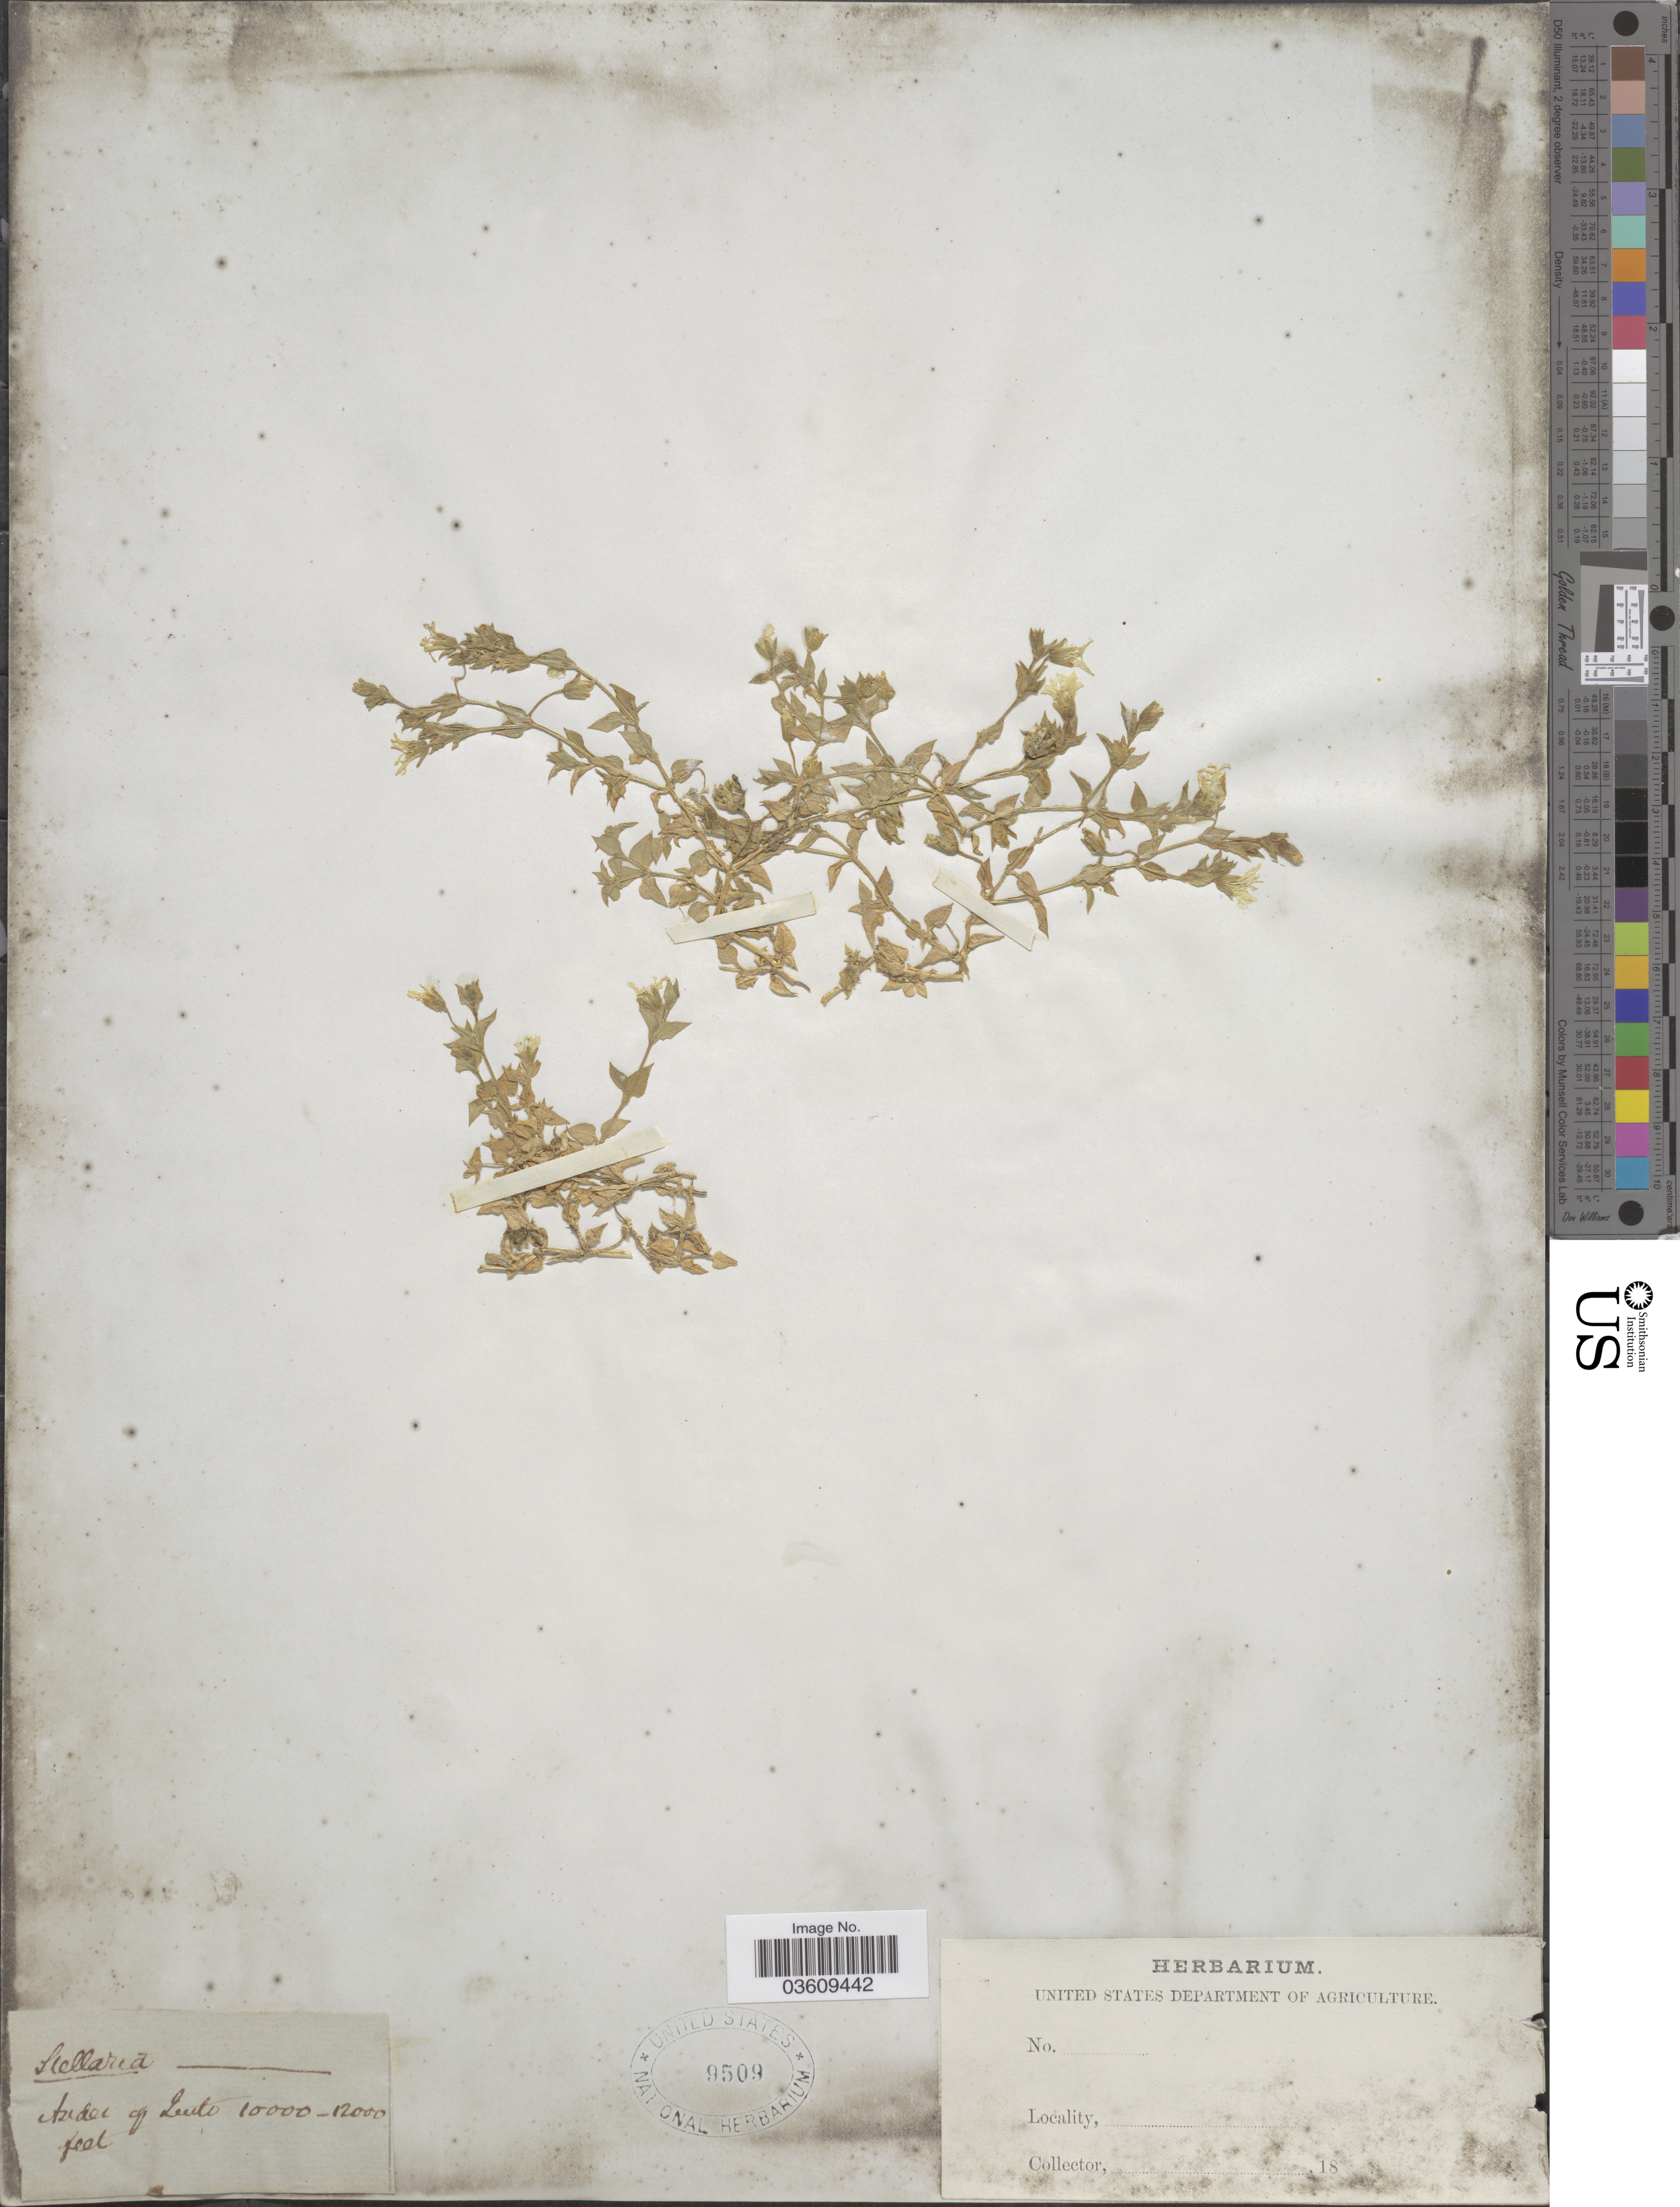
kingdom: Plantae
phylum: Tracheophyta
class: Magnoliopsida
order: Caryophyllales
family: Caryophyllaceae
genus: Stellaria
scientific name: Stellaria sp.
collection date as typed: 18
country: Ecuador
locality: Andes de Quito.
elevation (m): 3048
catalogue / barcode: US 9509